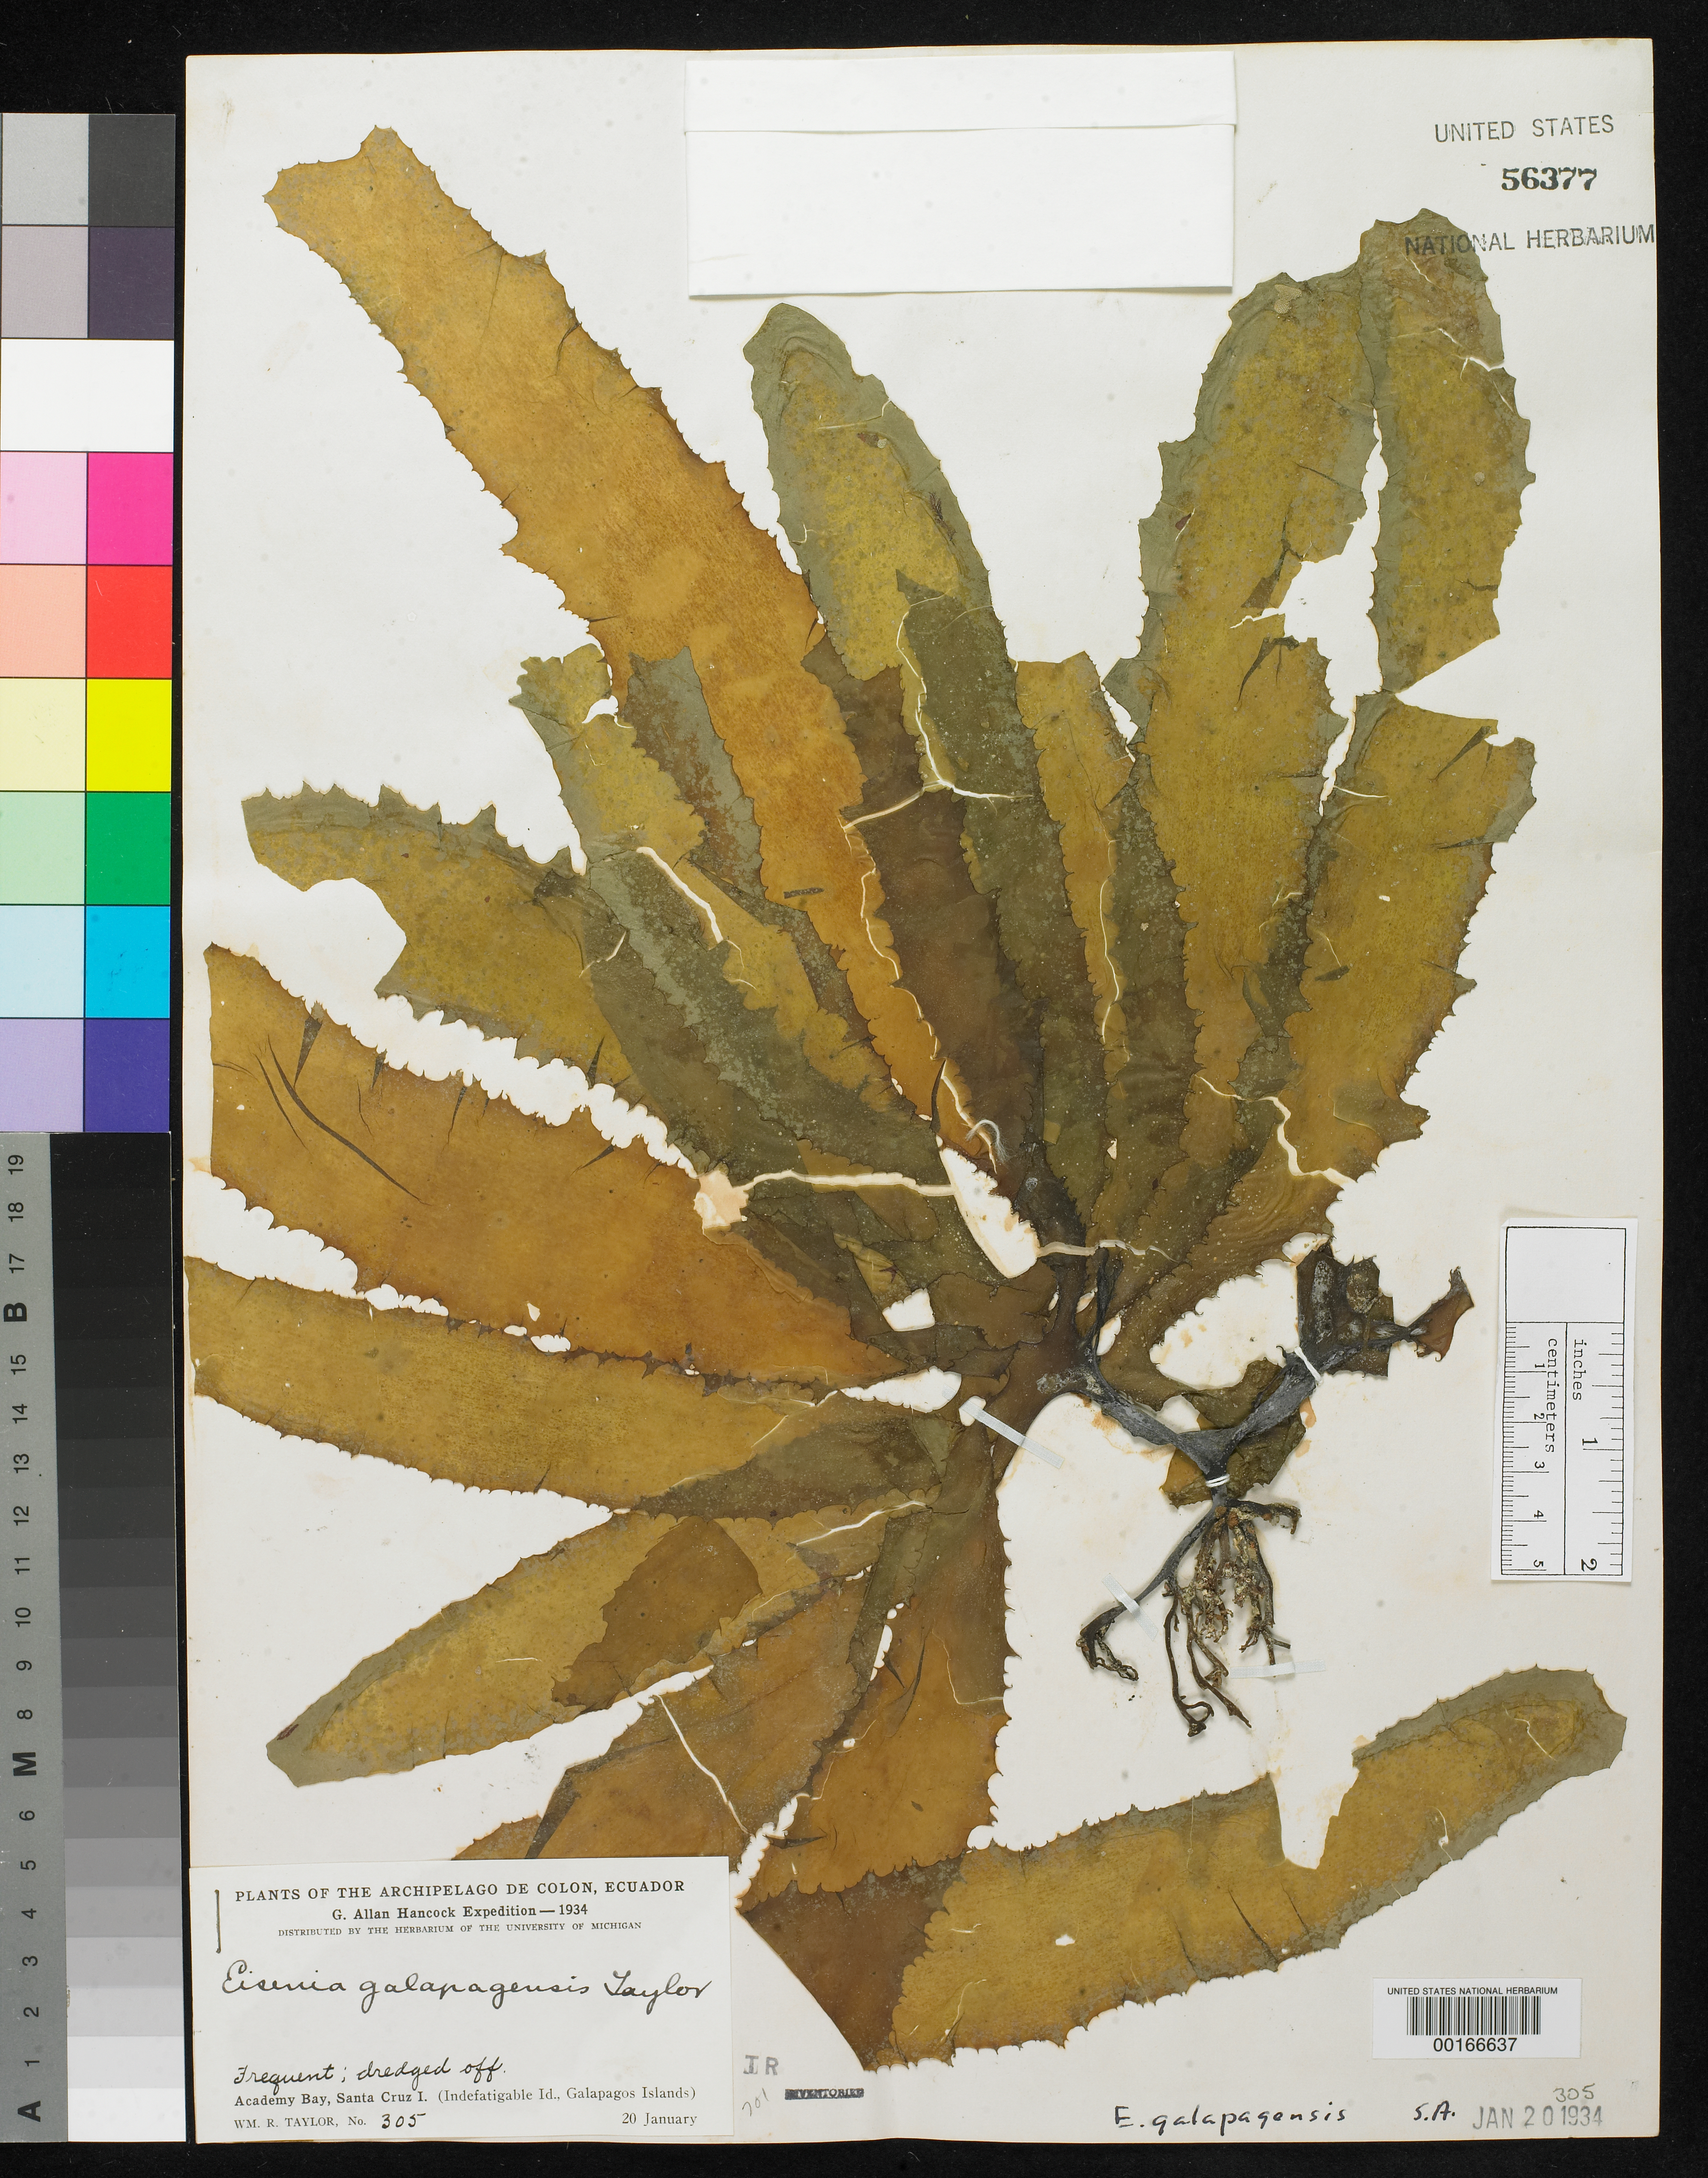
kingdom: Chromista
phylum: Ochrophyta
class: Phaeophyceae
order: Laminariales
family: Lessoniaceae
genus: Eisenia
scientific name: Eisenia galapagensis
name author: W.R. Taylor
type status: Isotype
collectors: W. R. Taylor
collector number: WRT 34-305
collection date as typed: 20 Jan 1934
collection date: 1934-01-20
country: Ecuador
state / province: Colón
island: Santa Cruz [Indefatigable, Chaves]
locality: Academy Bay.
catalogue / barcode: US 56377